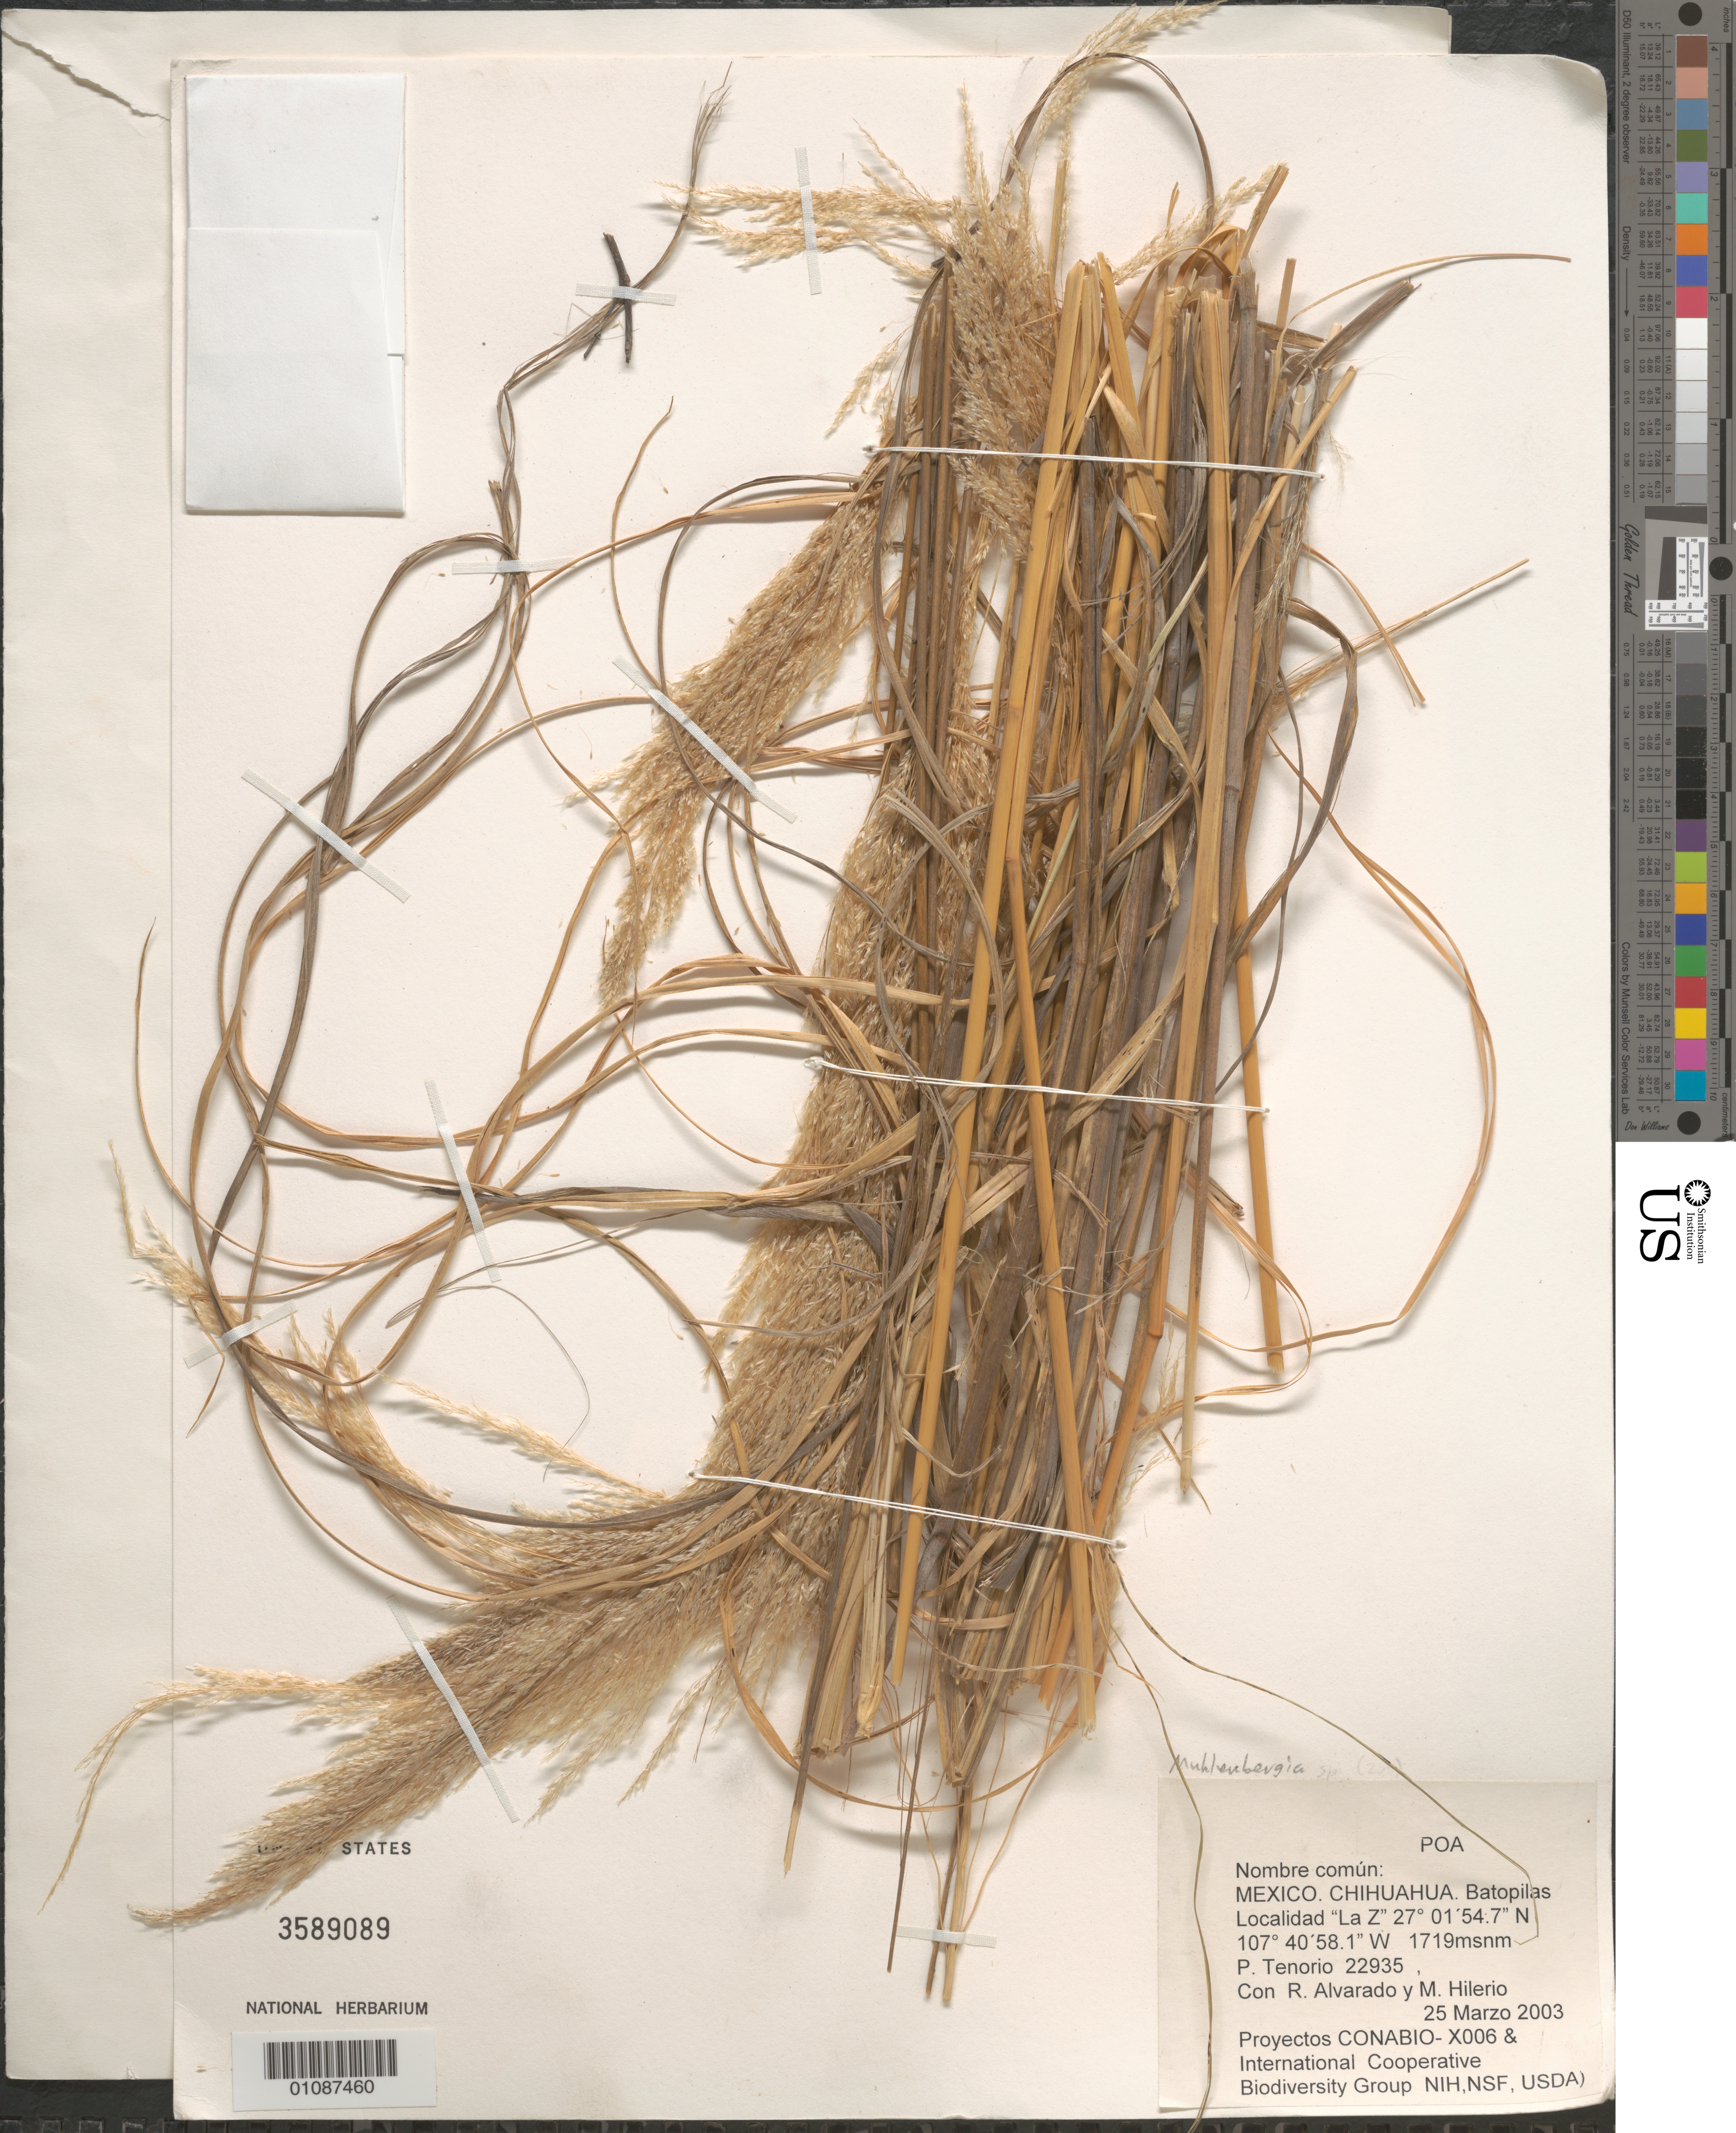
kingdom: Plantae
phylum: Tracheophyta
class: Liliopsida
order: Poales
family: Poaceae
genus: Muhlenbergia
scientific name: Muhlenbergia sp.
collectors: P. Tenorio L., R. Alvarado & M. Hilerio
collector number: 22935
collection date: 2003-03-25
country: Mexico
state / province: Chihuahua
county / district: Batopilas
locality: "La Z"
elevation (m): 1719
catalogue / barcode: US 3589089